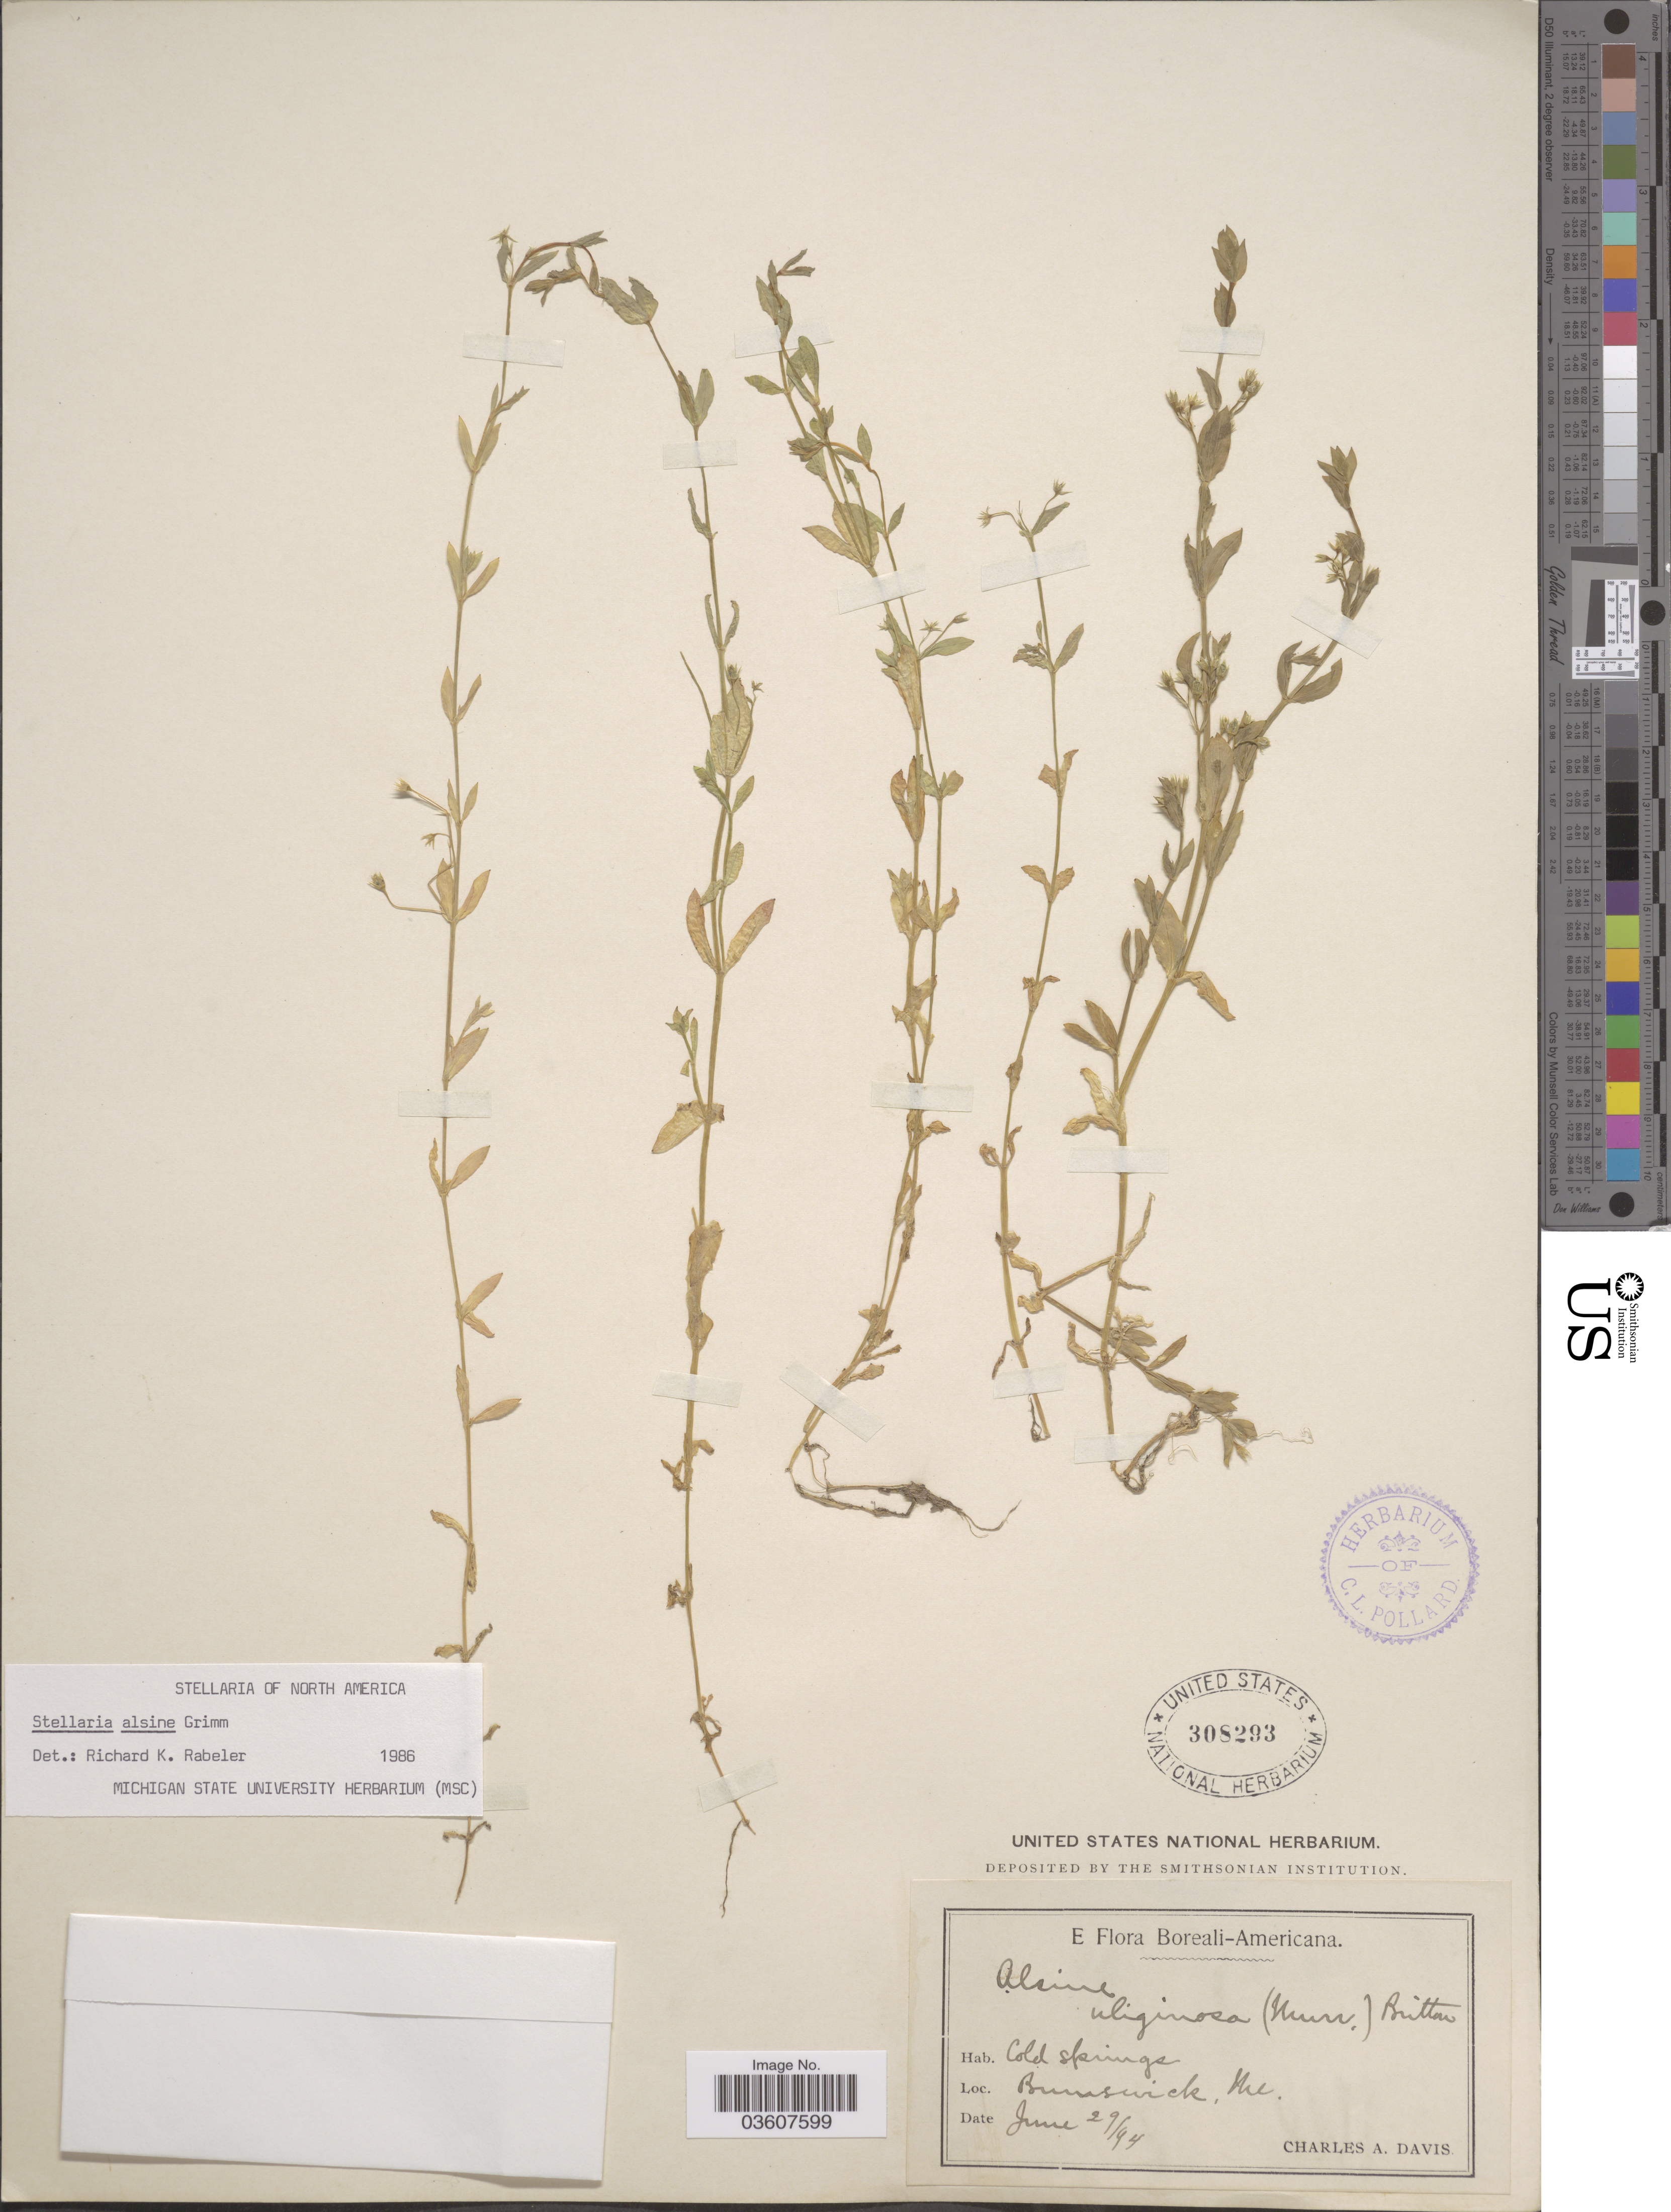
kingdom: Plantae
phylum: Tracheophyta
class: Magnoliopsida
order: Caryophyllales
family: Caryophyllaceae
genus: Stellaria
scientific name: Stellaria alsine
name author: Grimm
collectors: C. Davis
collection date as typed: Transcribed d/m/y: 29/6/94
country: United States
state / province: Maine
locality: Cold springs. Brunswick, Me. Boreali-Americana.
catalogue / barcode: US 308293